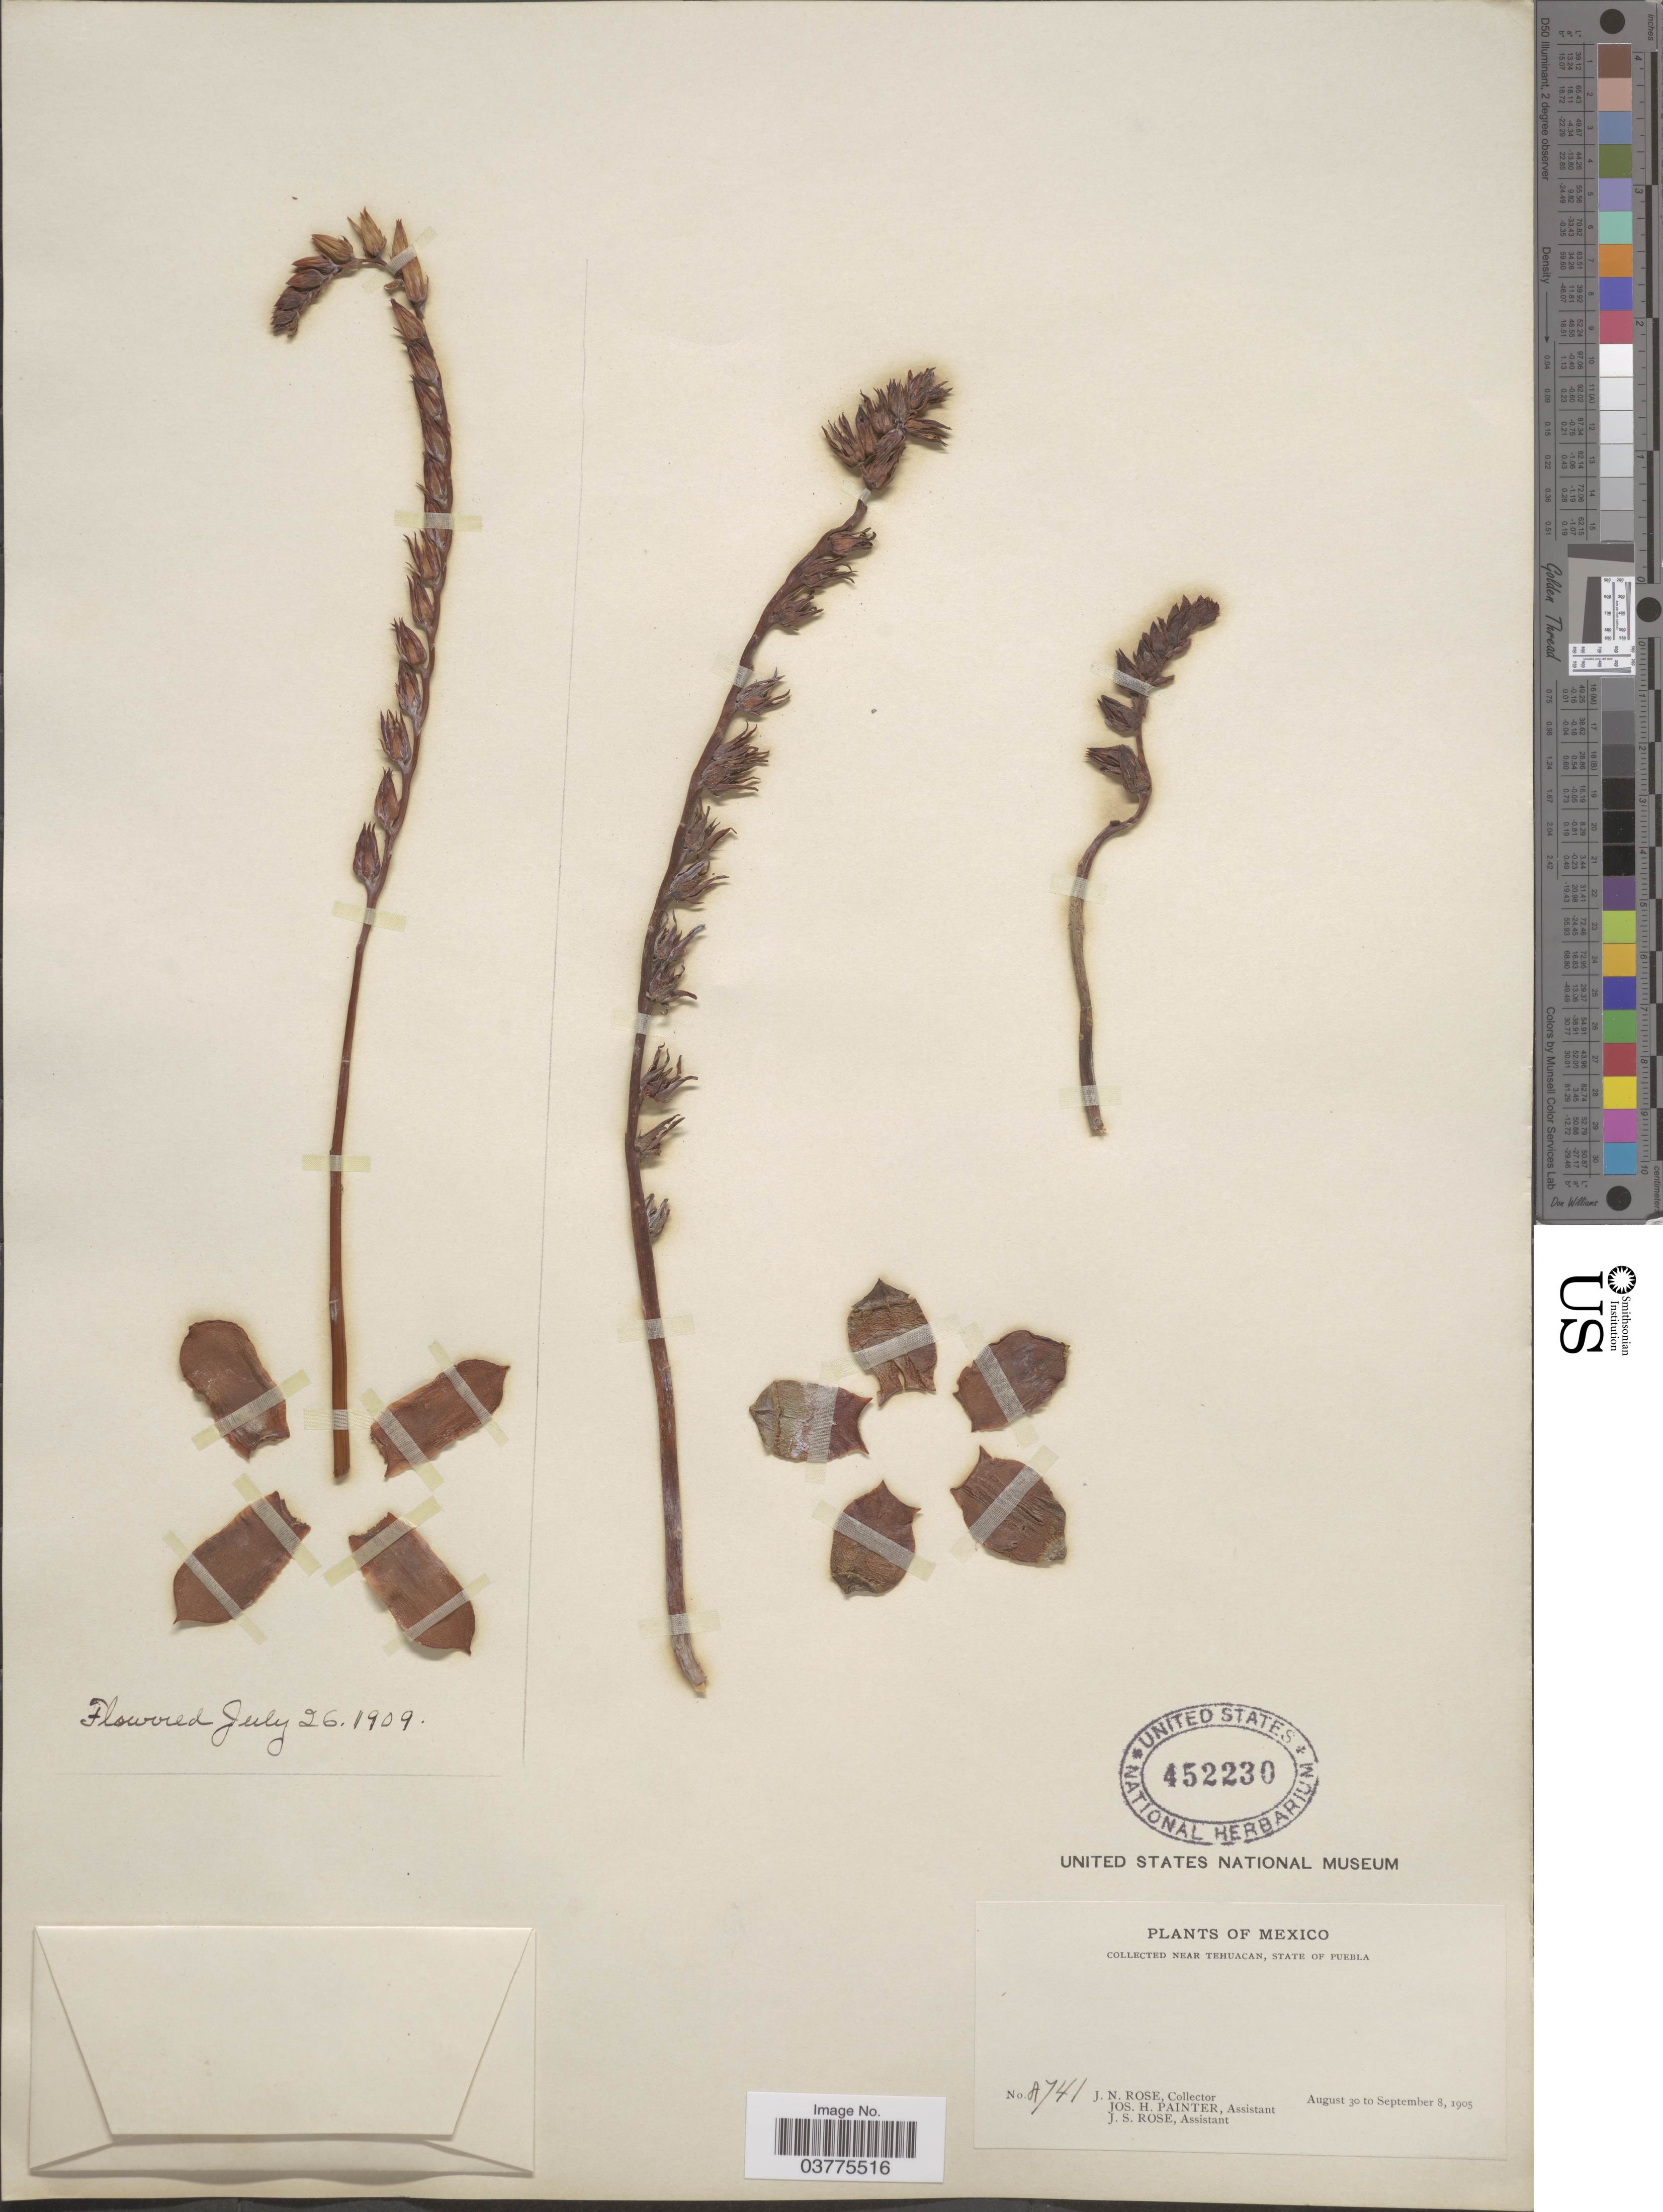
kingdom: Plantae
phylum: Tracheophyta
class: Magnoliopsida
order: Saxifragales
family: Crassulaceae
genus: Echeveria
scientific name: Echeveria subsessilis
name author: Rose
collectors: J. N. Rose, J. H. Painter & J. S. Rose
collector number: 8741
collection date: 1905-08-30/1905-09-08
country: Mexico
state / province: Puebla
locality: Near Tehuacan.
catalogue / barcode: US 452230